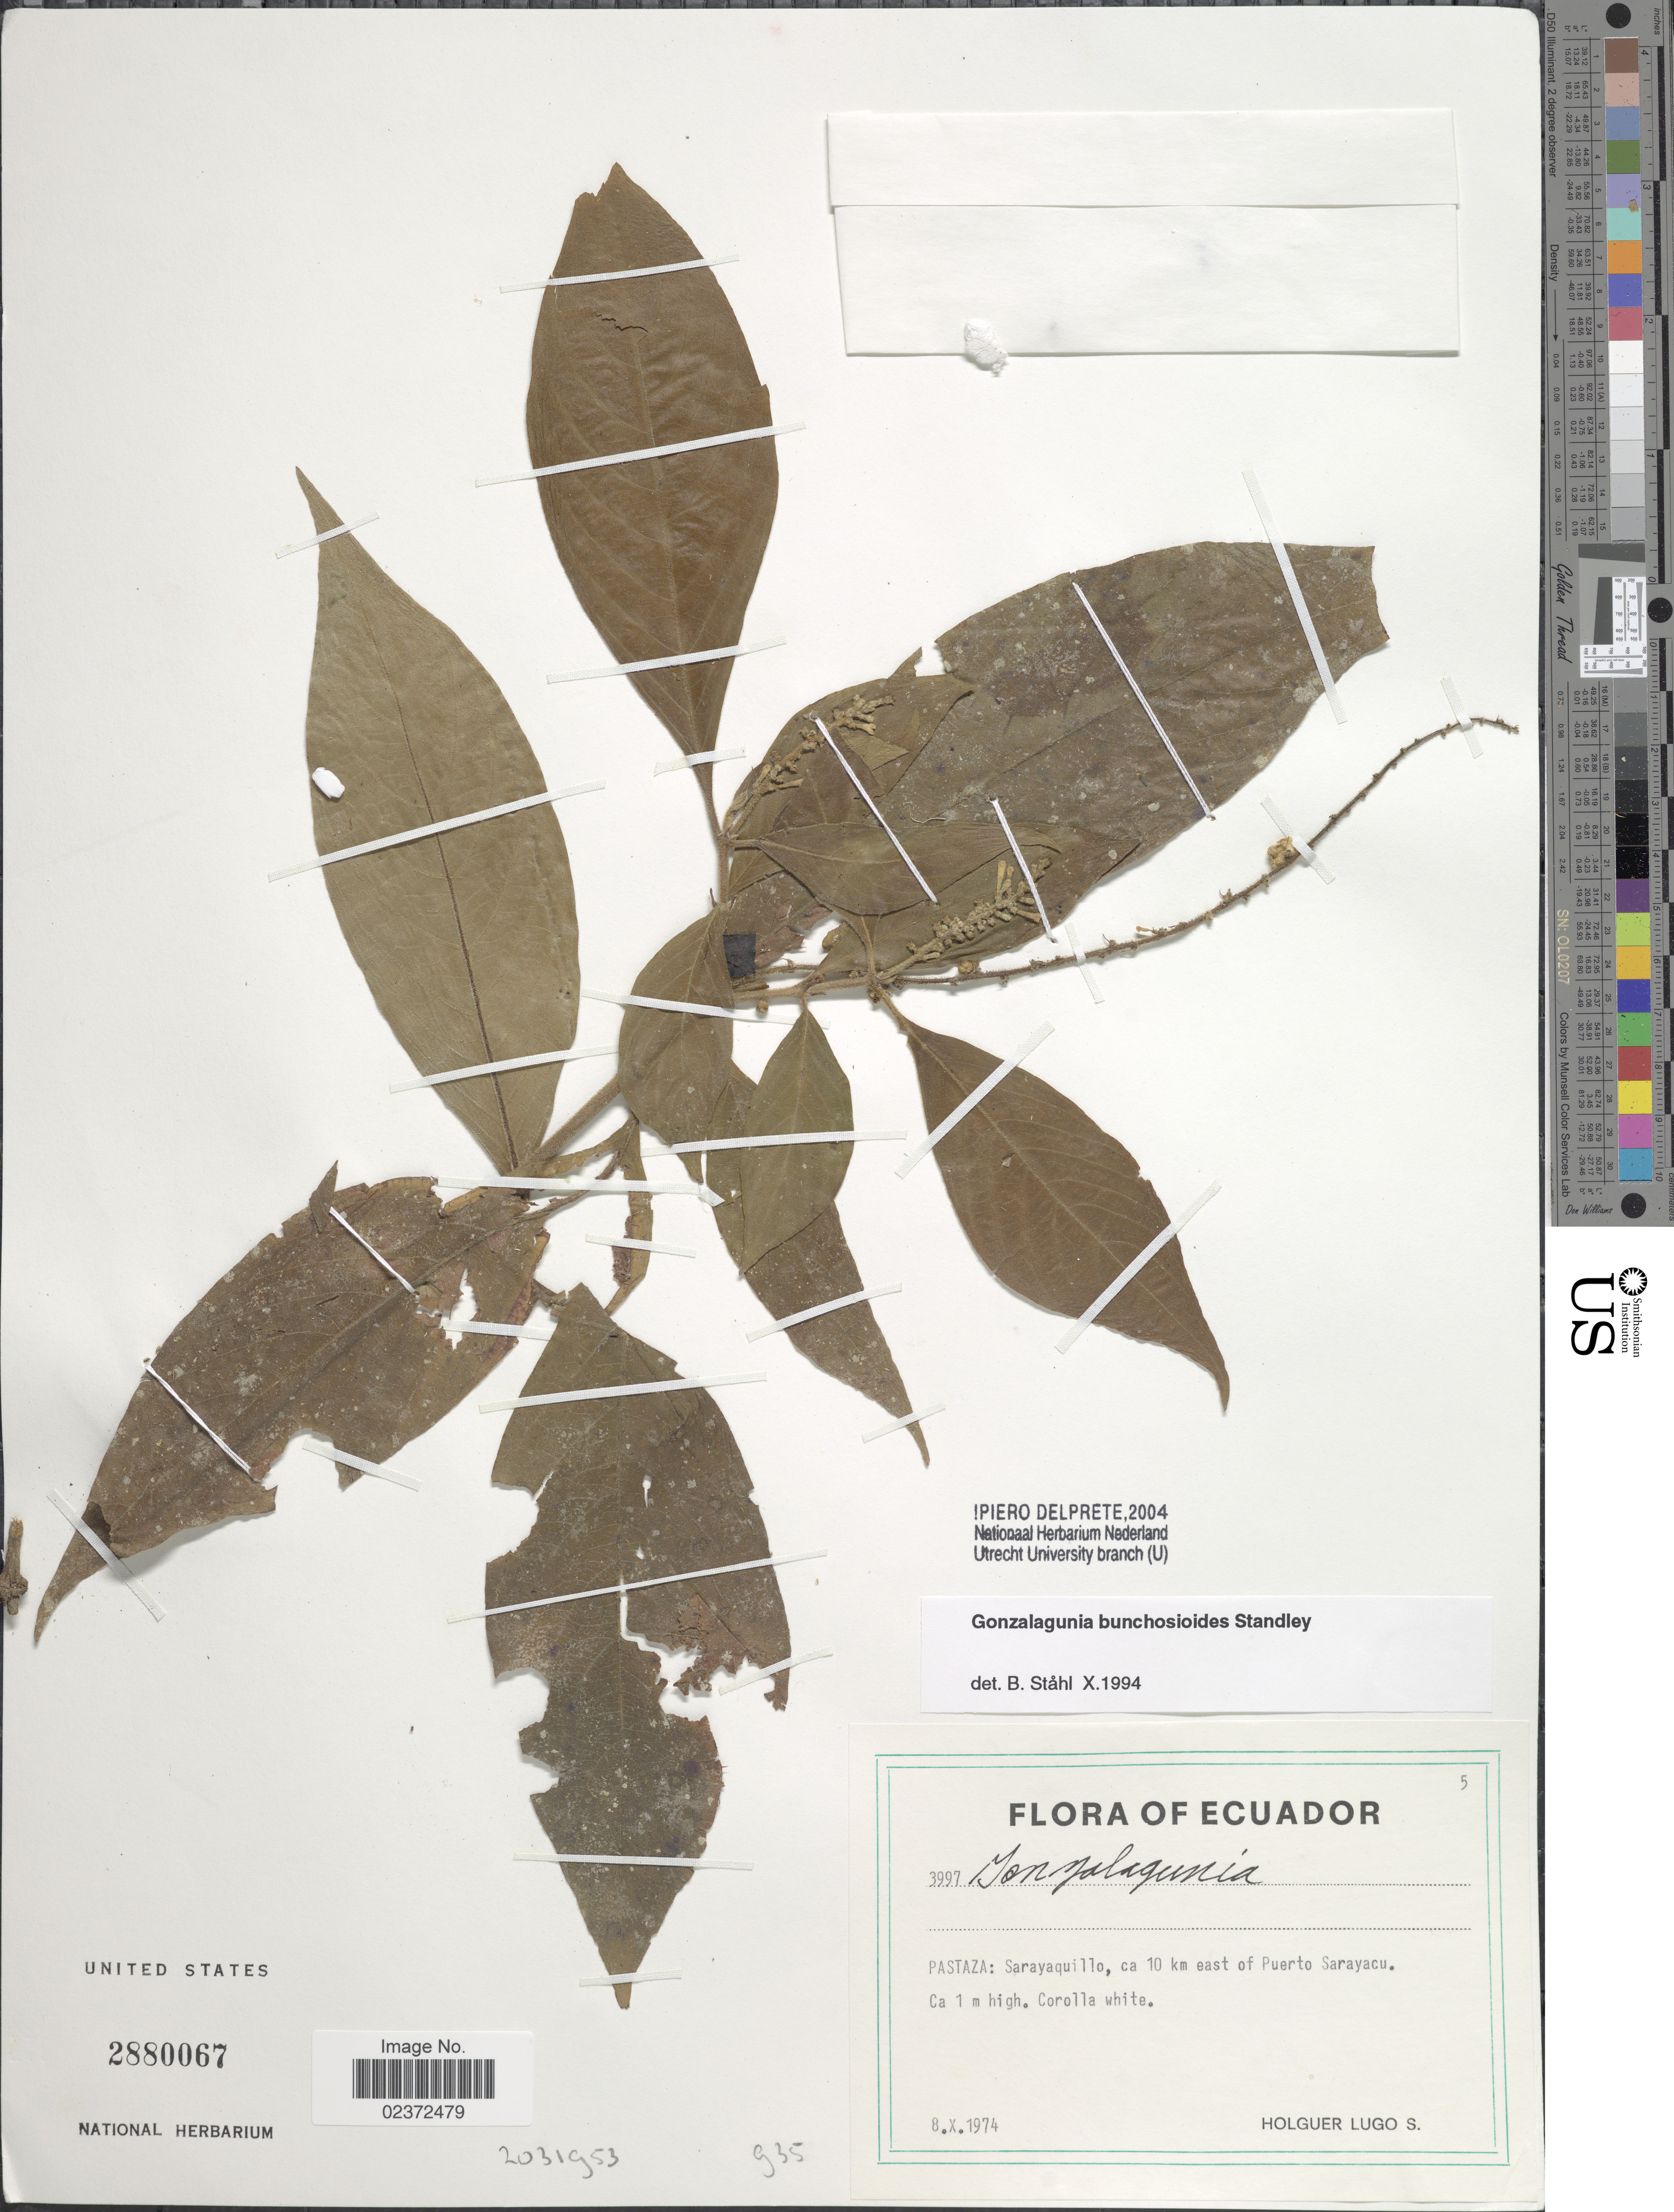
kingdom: Plantae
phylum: Tracheophyta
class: Magnoliopsida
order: Gentianales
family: Rubiaceae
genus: Gonzalagunia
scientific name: Gonzalagunia bunchosioides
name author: Standl.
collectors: H. Lugo S.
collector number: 3997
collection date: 1974-10-08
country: Ecuador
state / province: Pastaza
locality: Sarayaquilo, ca 10 km east of Puerto Sarayacu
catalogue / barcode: US 288067